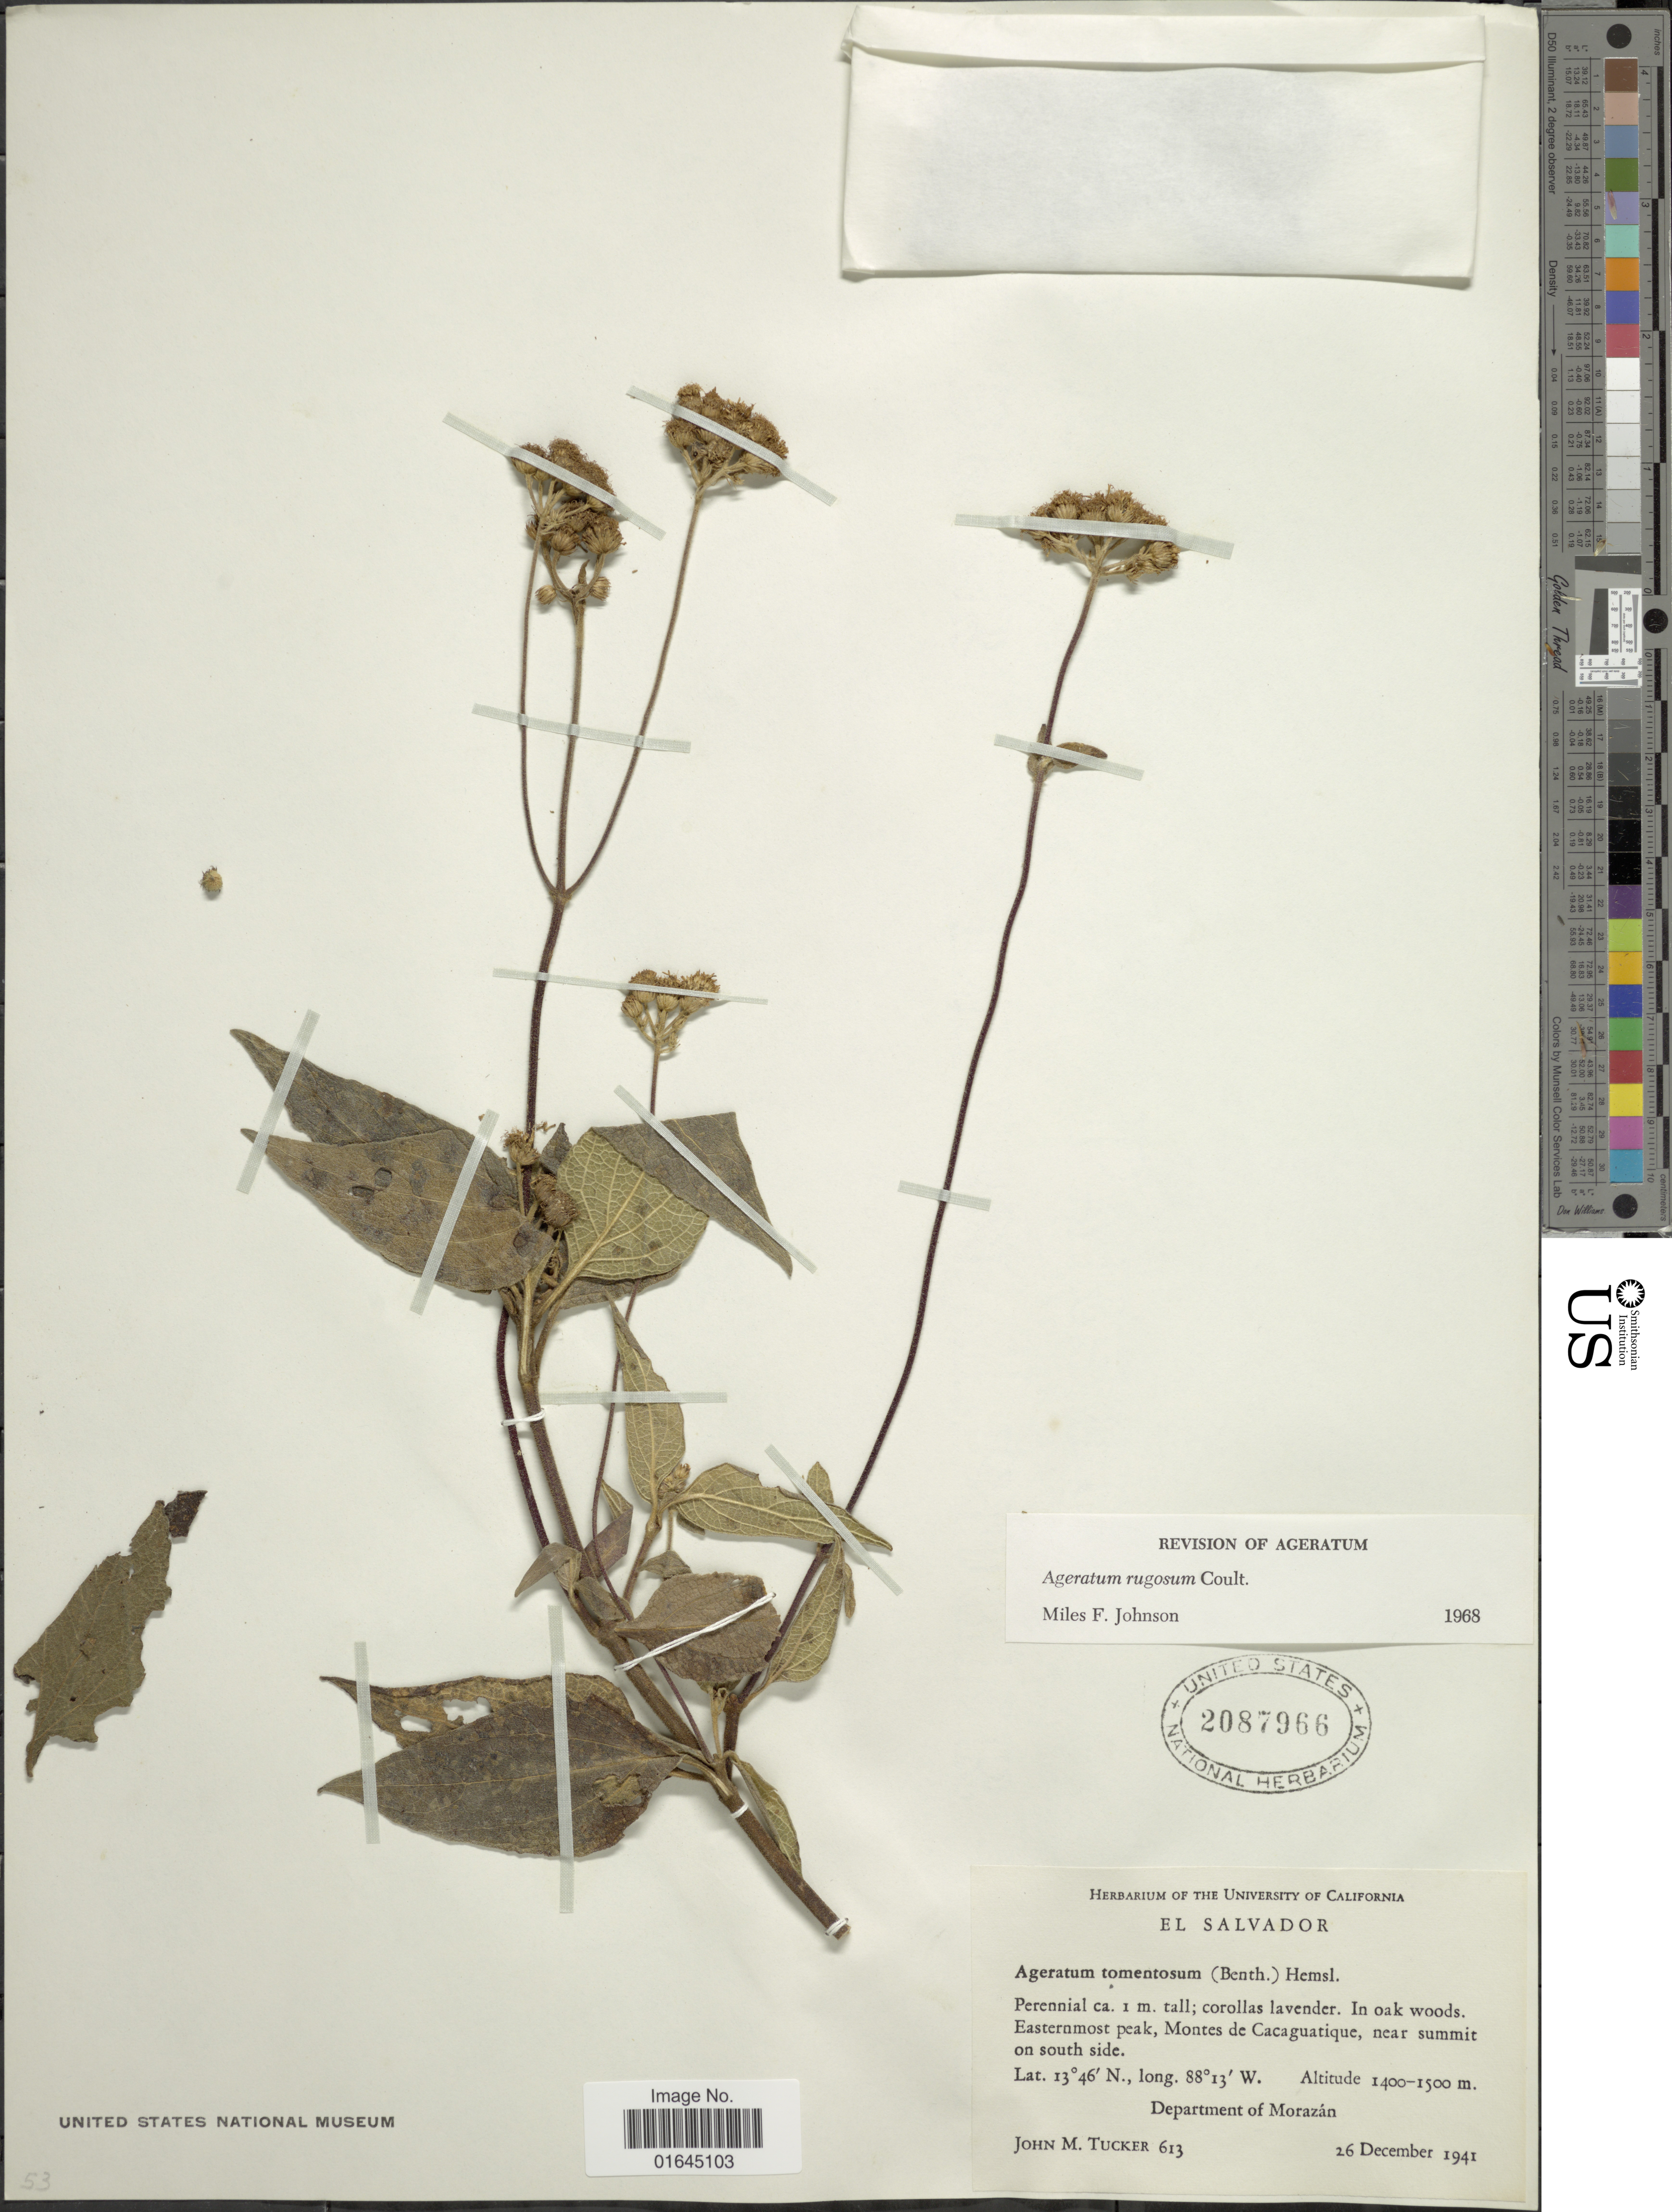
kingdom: Plantae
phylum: Tracheophyta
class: Magnoliopsida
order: Asterales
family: Asteraceae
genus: Ageratum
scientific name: Ageratum rugosum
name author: J.M. Coult.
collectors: J. M. Tucker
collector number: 613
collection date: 1941-12-26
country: El Salvador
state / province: Morazan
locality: Department of Morazán, Eastermost peak, Montes de Cacguatique, near summit on south side.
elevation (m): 1400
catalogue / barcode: US 2087966